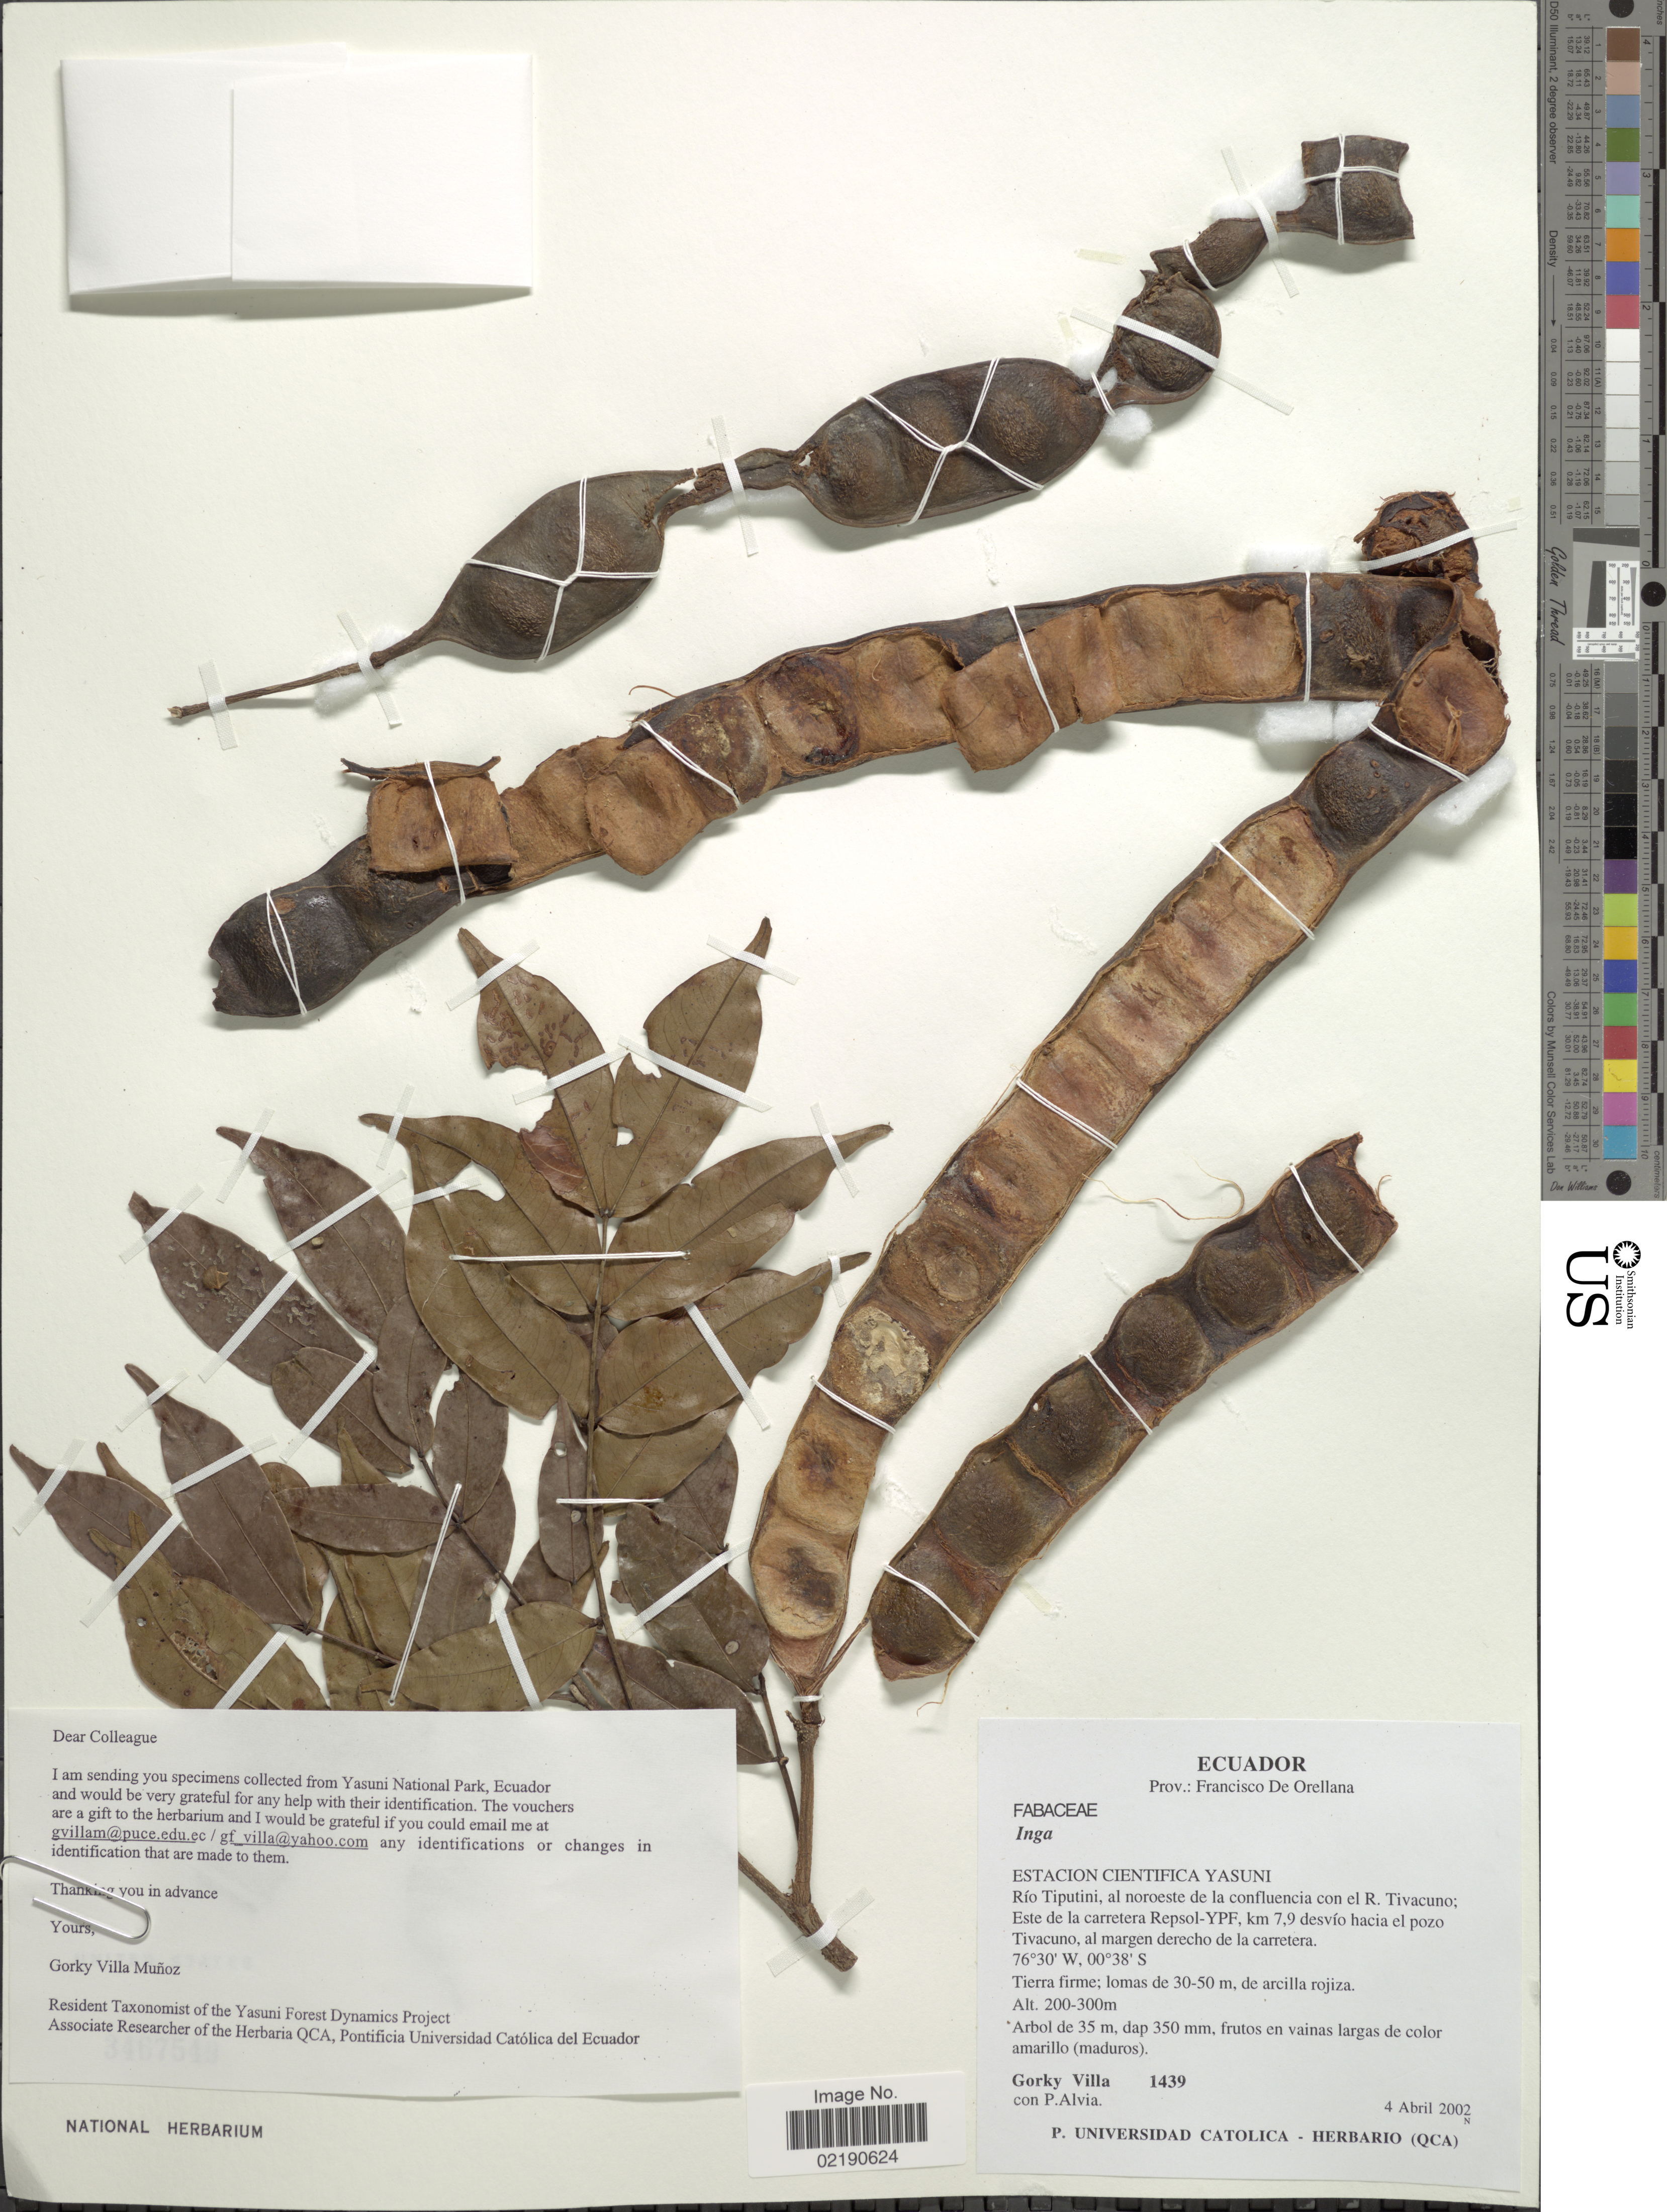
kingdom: Plantae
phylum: Tracheophyta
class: Magnoliopsida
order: Fabales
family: Fabaceae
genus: Inga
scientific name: Inga sp.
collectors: G. Villa & P. Alvia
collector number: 1439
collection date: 2002-04-04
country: Ecuador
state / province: Orellana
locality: Prov. Francisco de Orellana, Estacion Cientifica Yasuni, Rio Tiputini, al noroeste de la confluencia con el R. Tivacuno, Este de la carretera Repsol-YPF, km 7.9, desvio hacia el pozo Tivacuno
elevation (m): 200